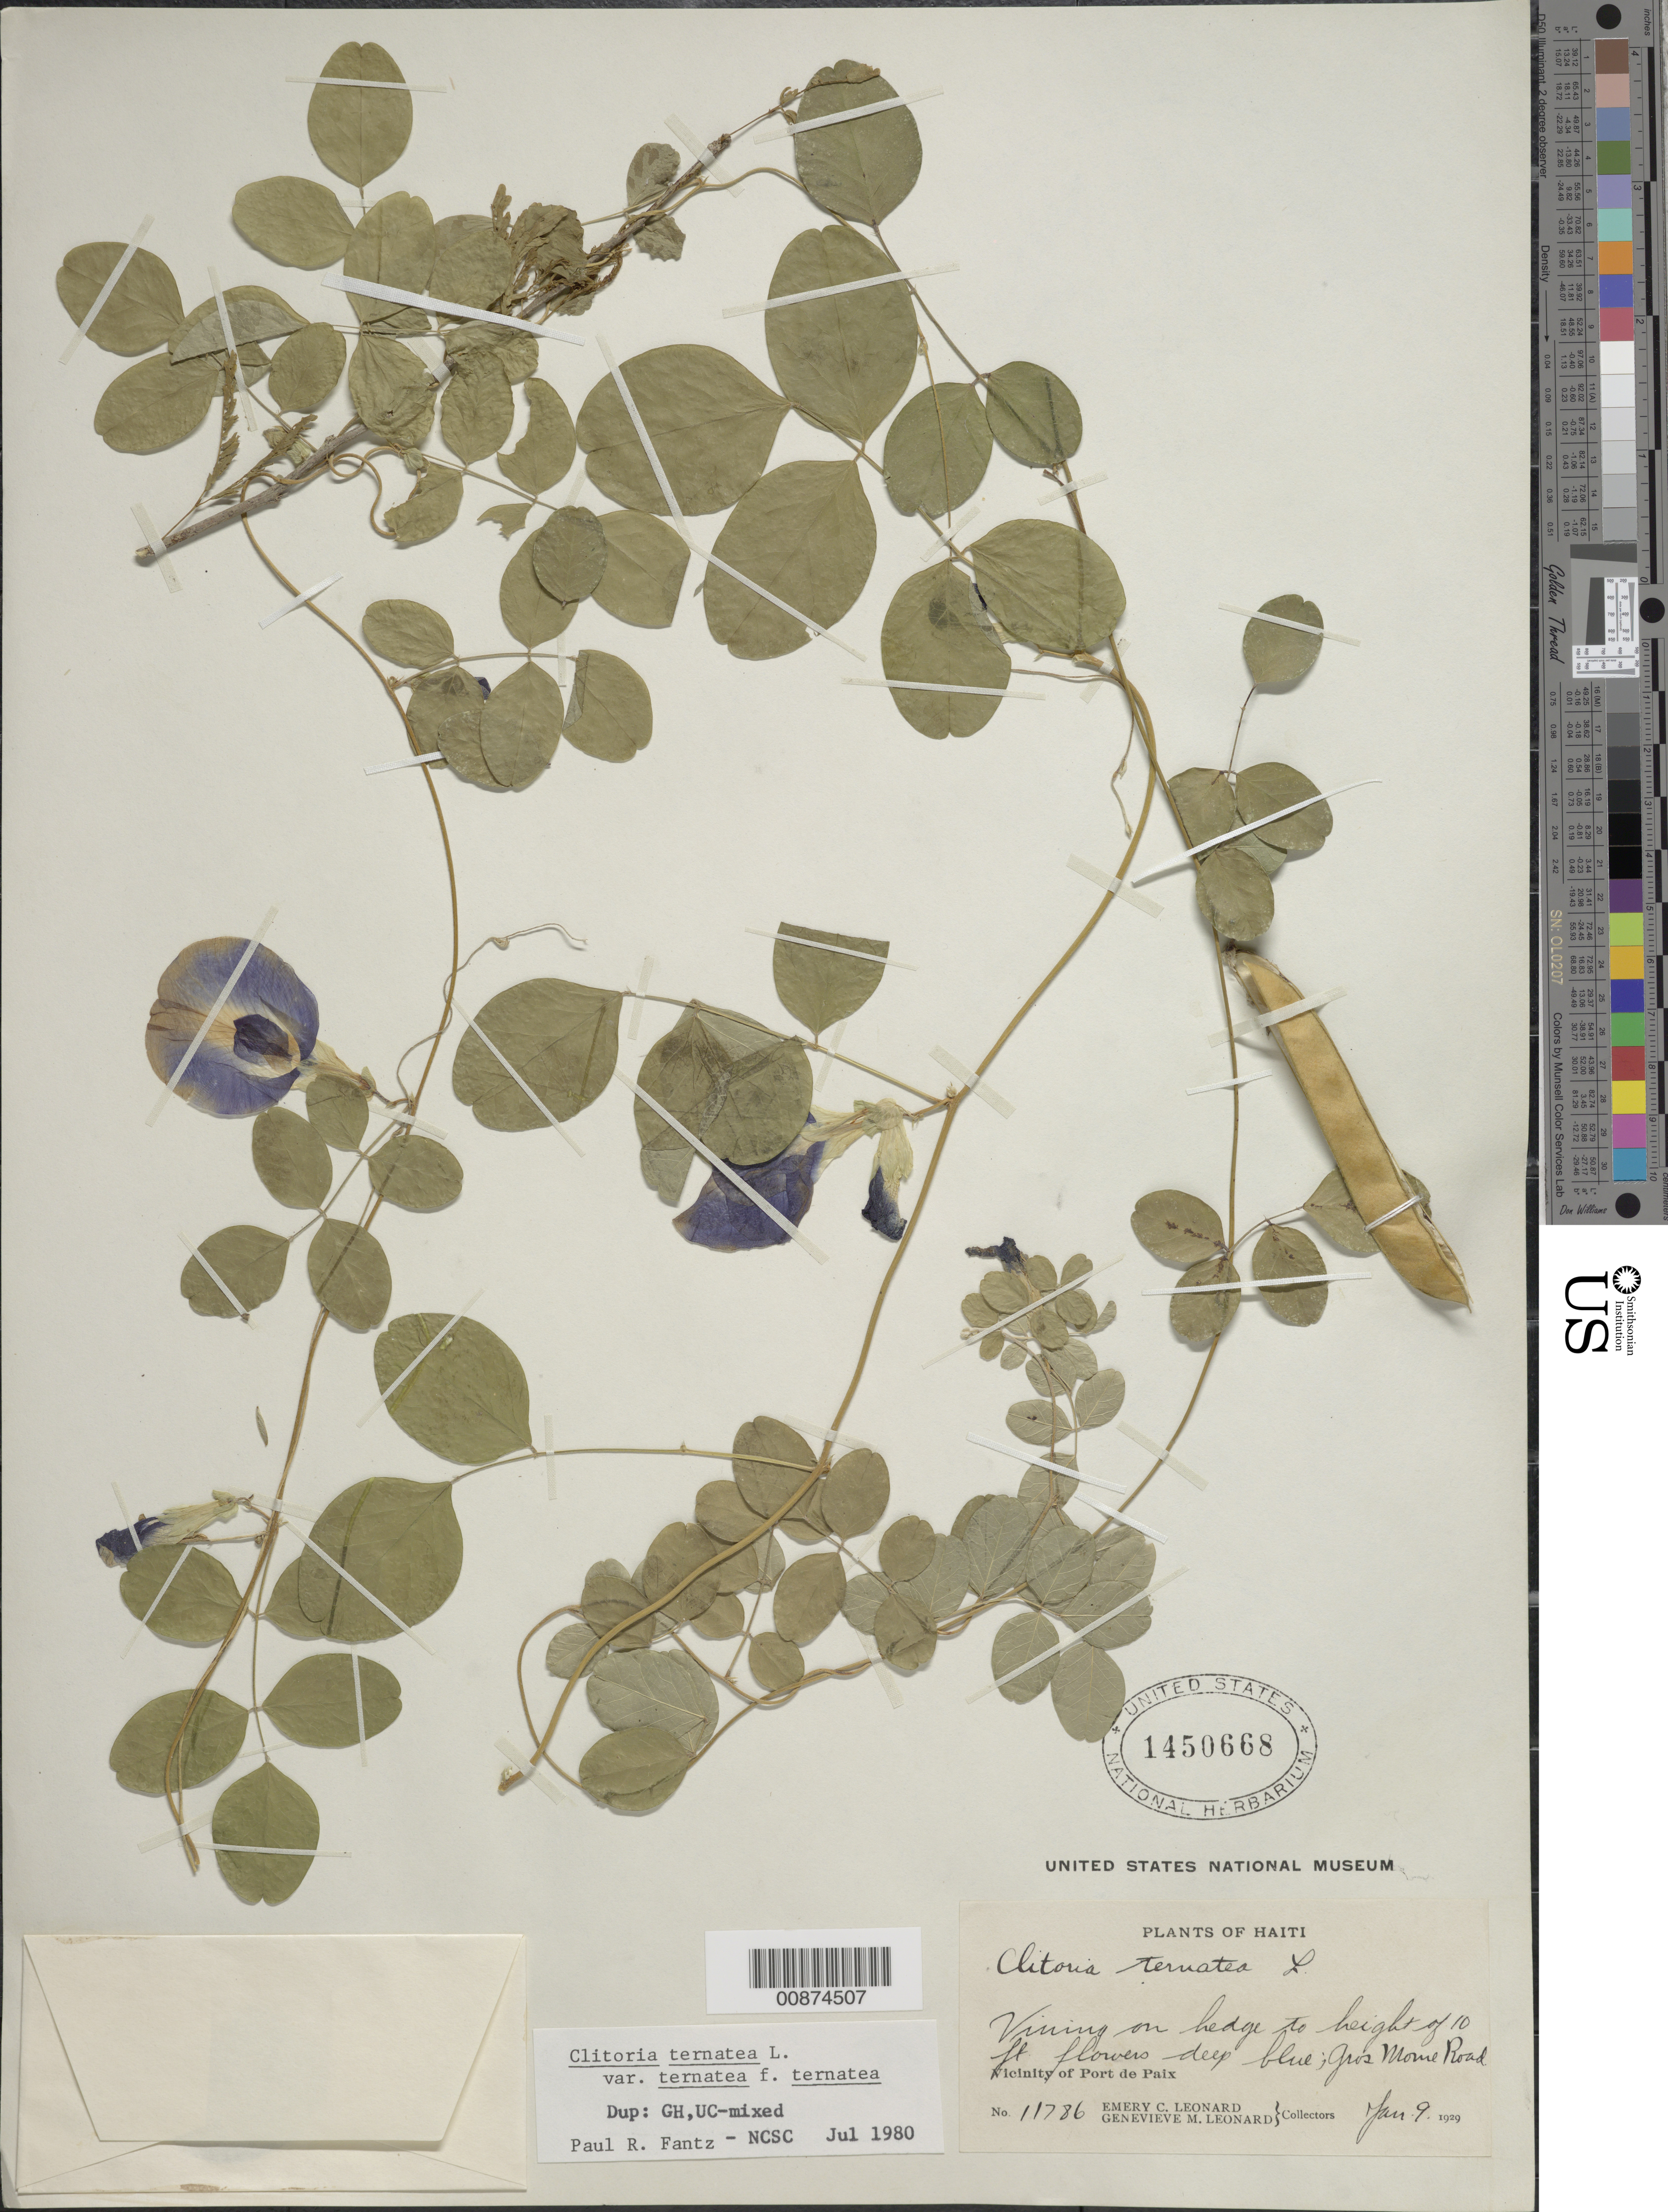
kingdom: Plantae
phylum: Tracheophyta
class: Magnoliopsida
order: Fabales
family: Fabaceae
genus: Clitoria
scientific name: Clitoria ternatea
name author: L.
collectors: E. C. Leonard & G. M. Leonard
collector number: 11786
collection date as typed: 09 Jan 1929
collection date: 1929-01-09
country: Haiti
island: Hispaniola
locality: Vicinity of Port de Paix. Gros Morne Road.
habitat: Vining on hedge.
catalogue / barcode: US 1450668